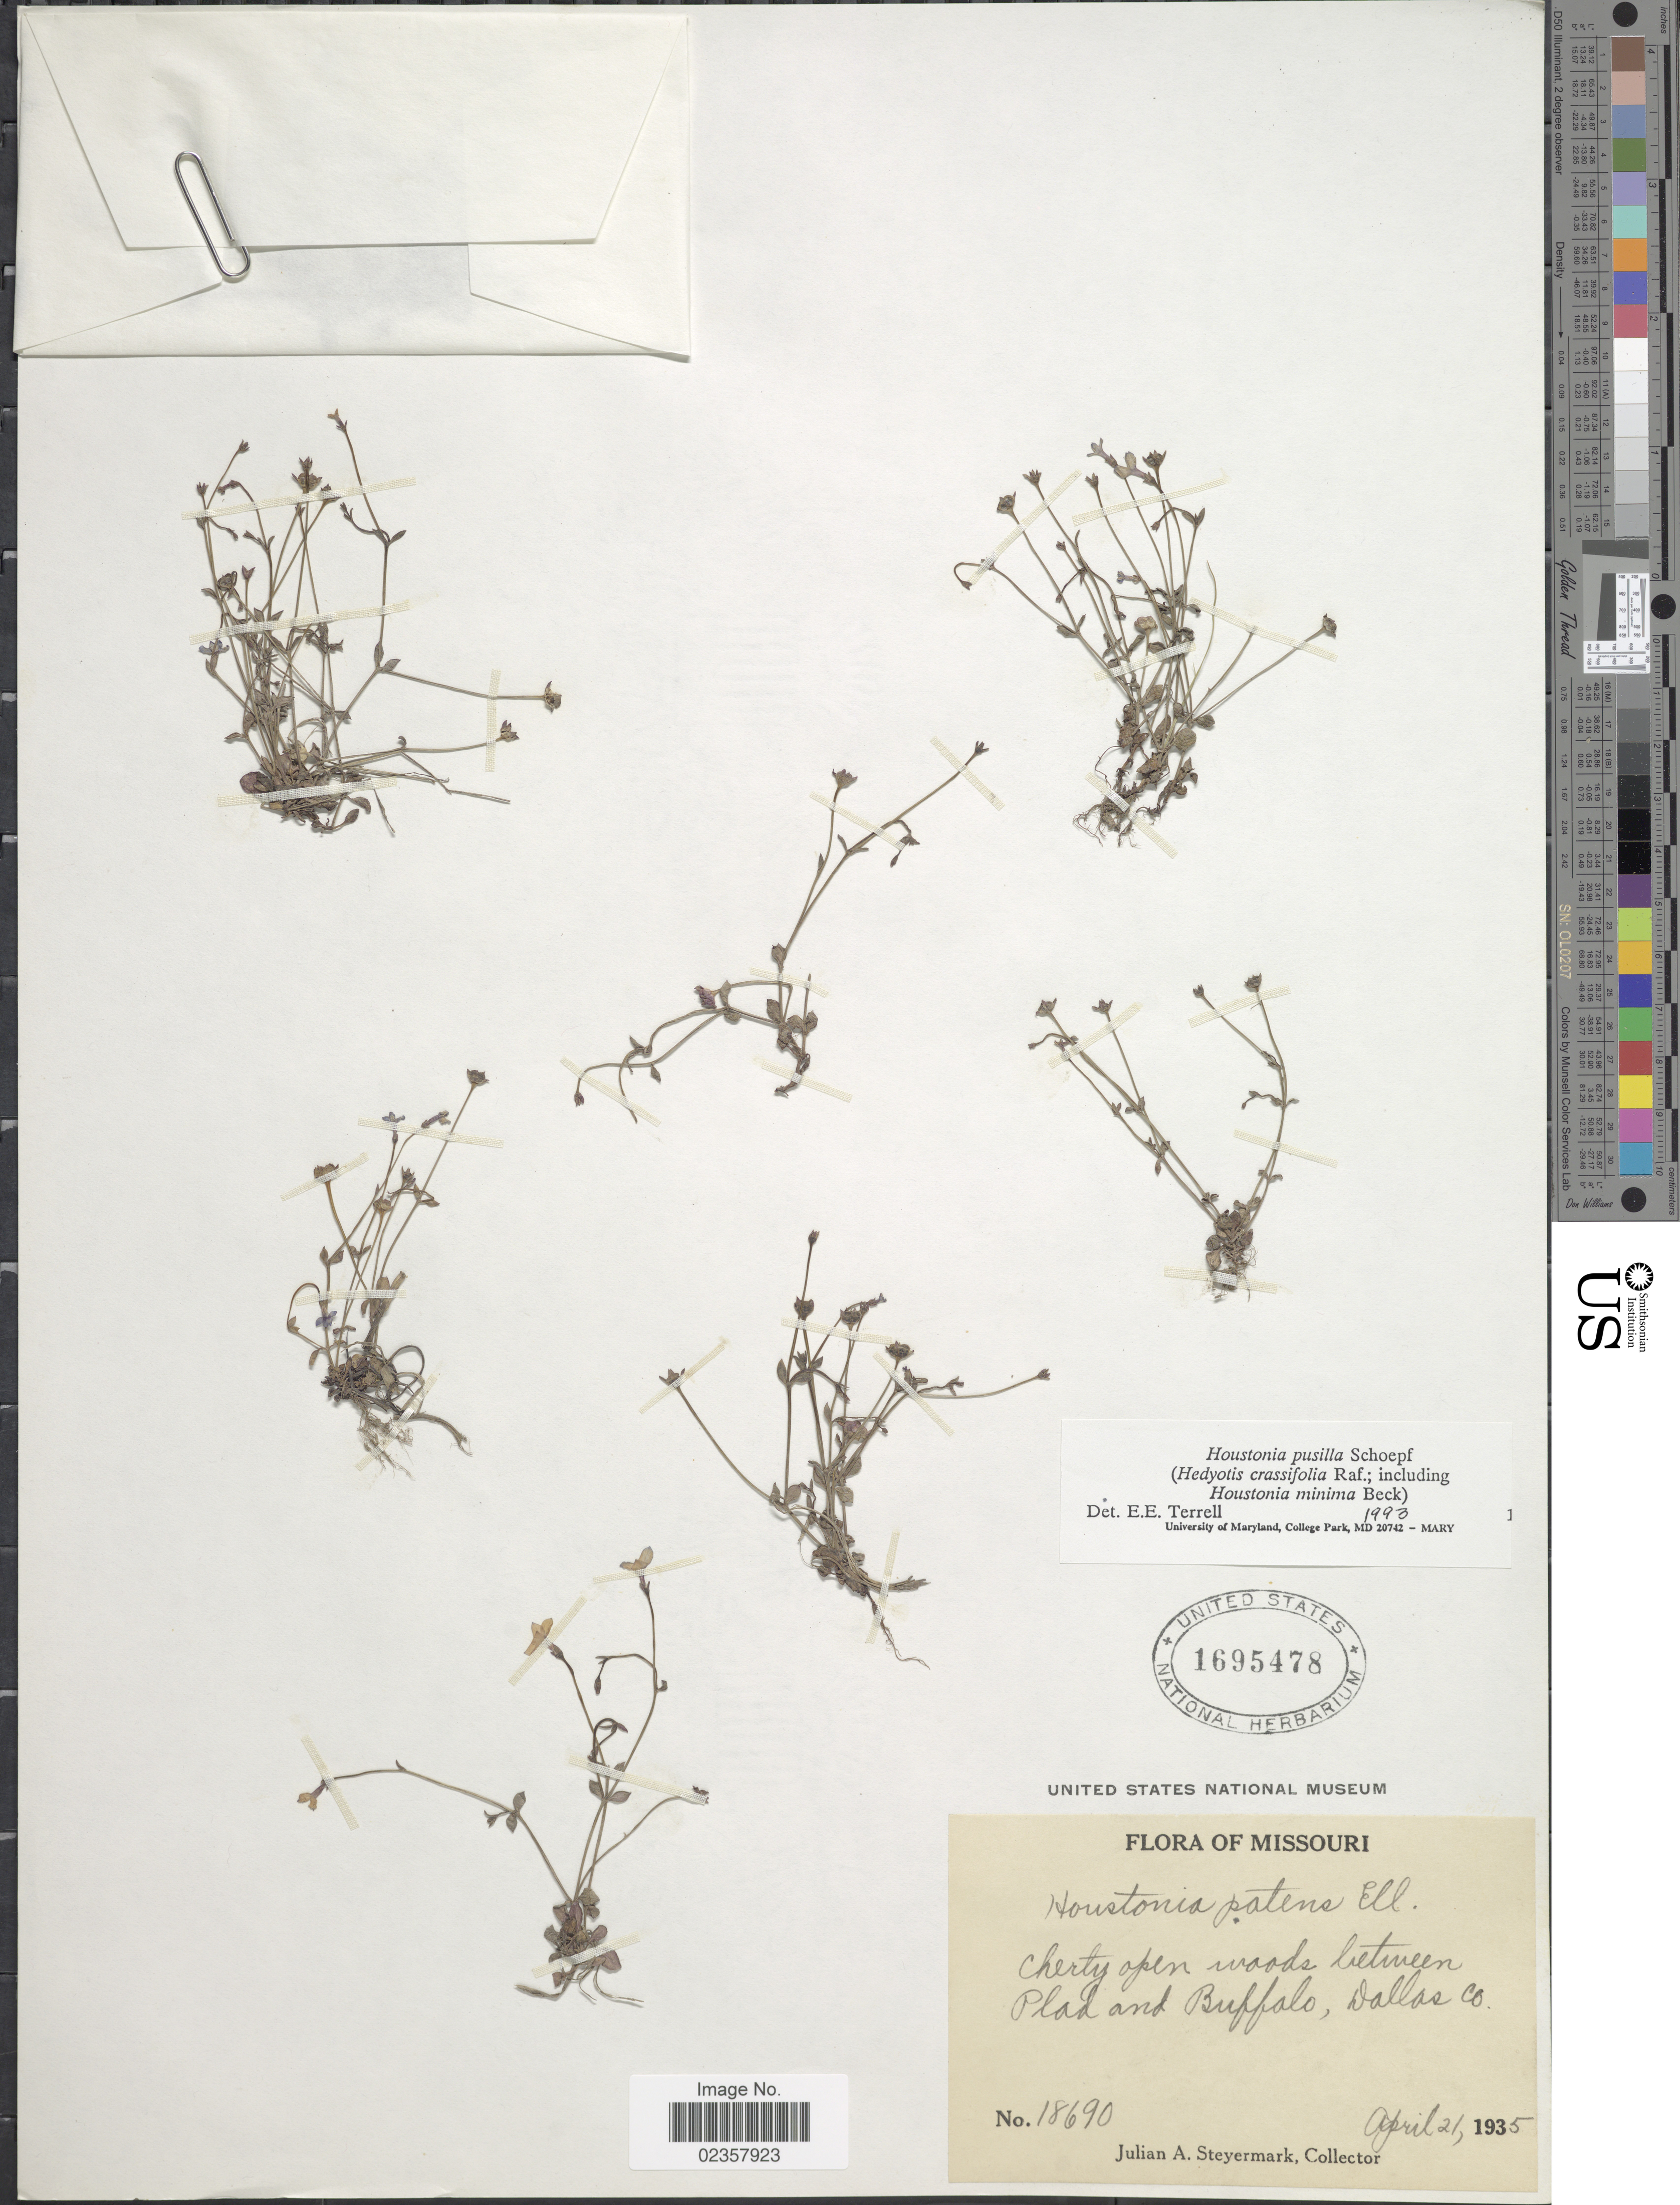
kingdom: Plantae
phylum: Tracheophyta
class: Magnoliopsida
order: Gentianales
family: Rubiaceae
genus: Houstonia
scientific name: Houstonia pusilla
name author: Schoepf.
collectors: J. Steyermark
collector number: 18690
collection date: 1935-04-21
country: United States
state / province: Missouri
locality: Plad and Buffalo, Dallas Co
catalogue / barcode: US 1695478